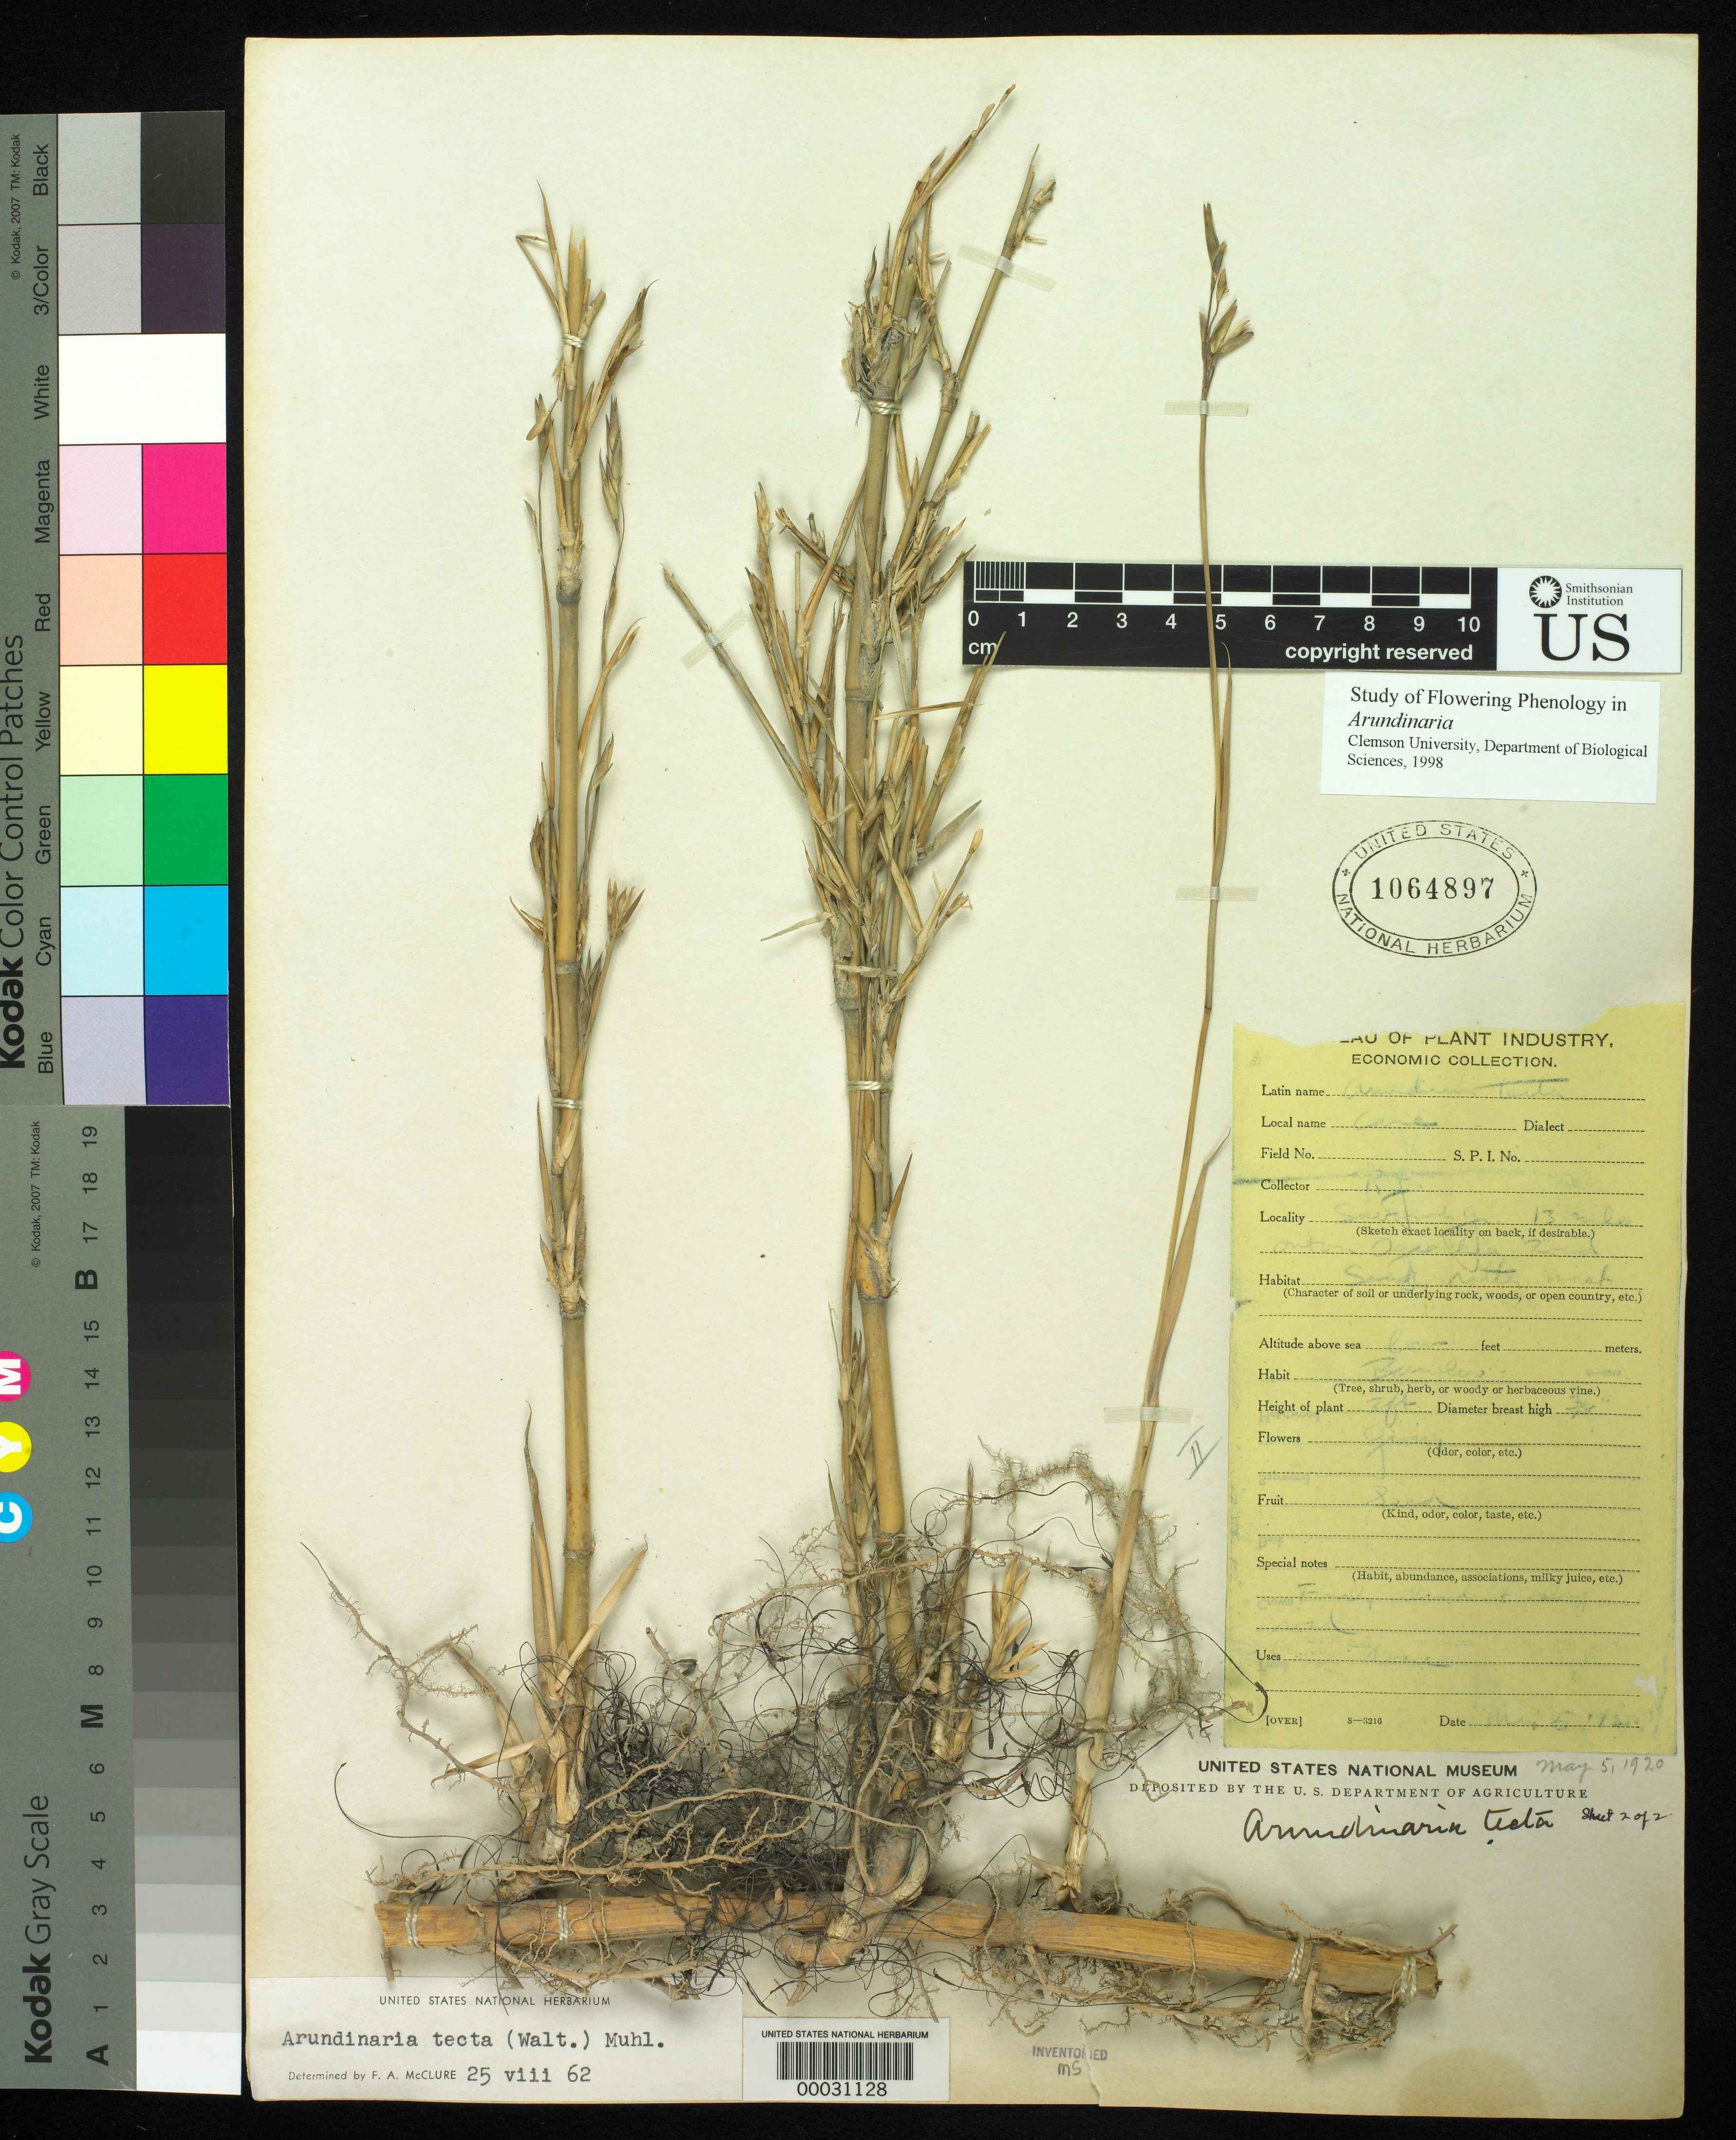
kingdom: Plantae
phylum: Tracheophyta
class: Liliopsida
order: Poales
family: Poaceae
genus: Arundinaria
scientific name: Arundinaria tecta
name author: (Walter) Muhl.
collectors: R. Jones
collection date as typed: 05 May 1920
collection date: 1920-05-05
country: United States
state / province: Georgia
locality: Savannah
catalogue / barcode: US 1064897